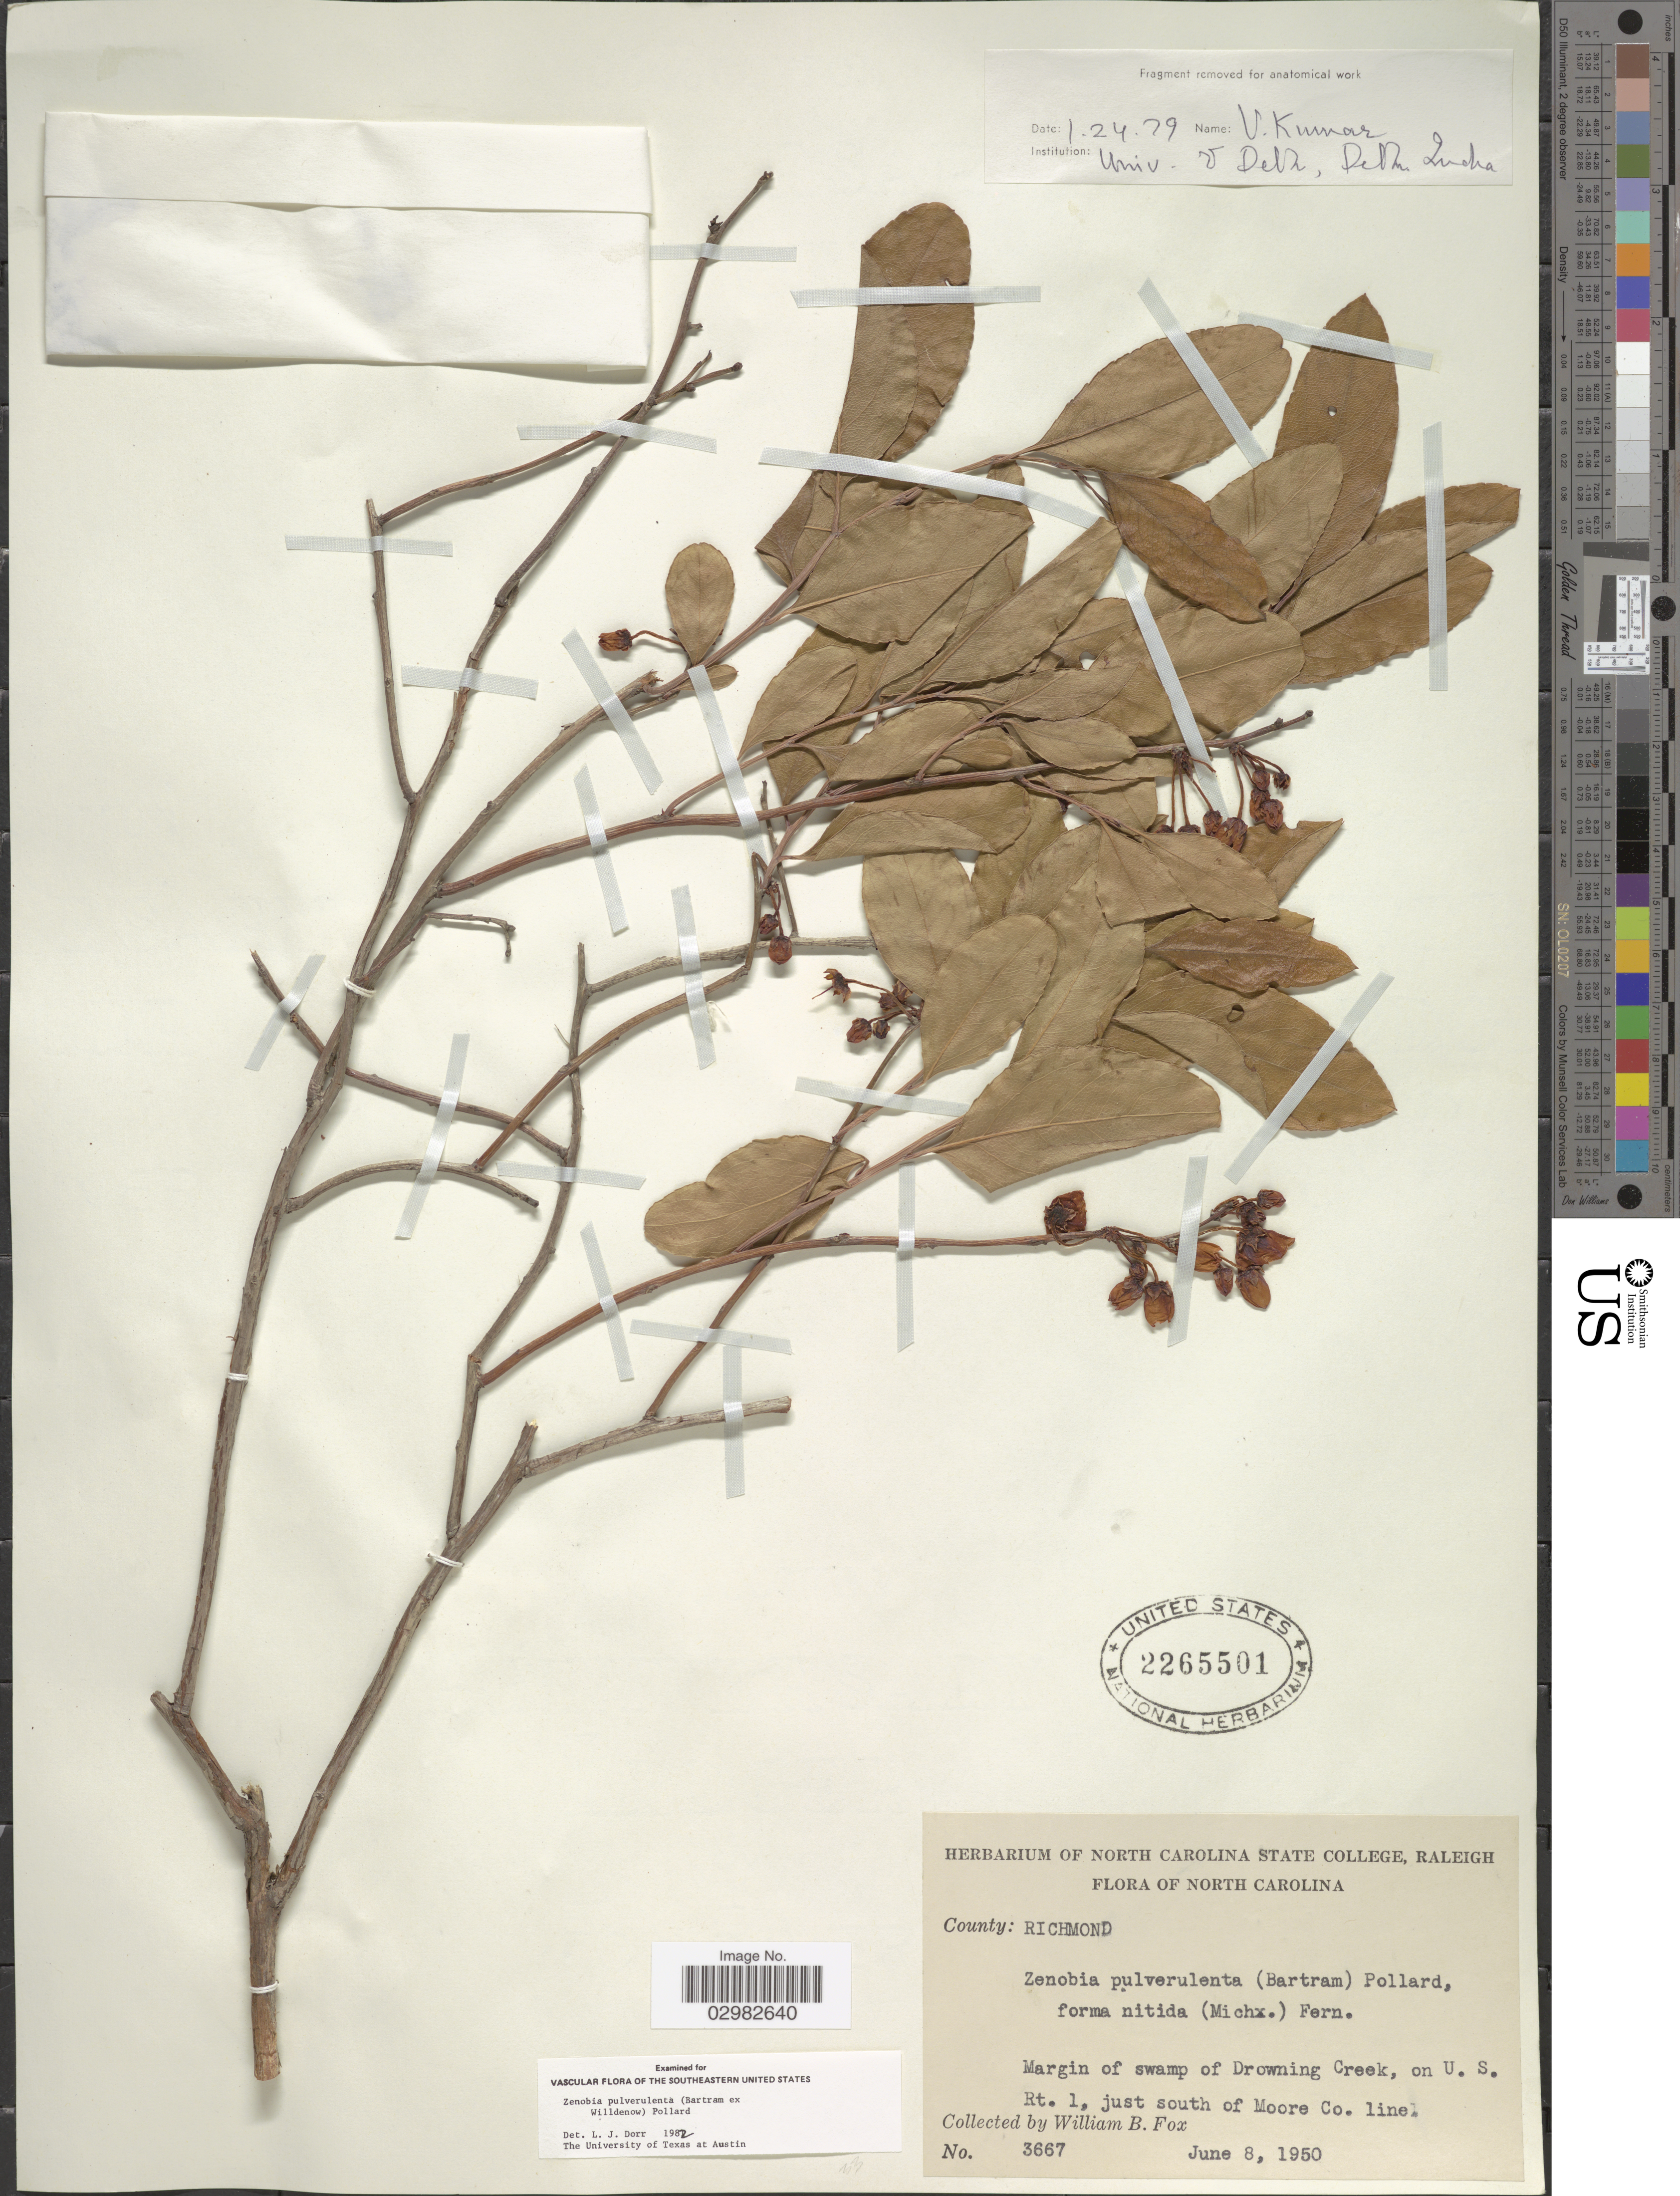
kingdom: Plantae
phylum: Tracheophyta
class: Magnoliopsida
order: Ericales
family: Ericaceae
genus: Zenobia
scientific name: Zenobia pulverulenta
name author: (W. Bartram ex Willd.) Pollard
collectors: W. B. Fox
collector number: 3667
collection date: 1950-06-08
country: United States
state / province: North Carolina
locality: County Richmond, Margin of swamp of Drowning Creek, on U.S. Rt. 1, just south of Moore Co. line.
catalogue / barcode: US 2265501